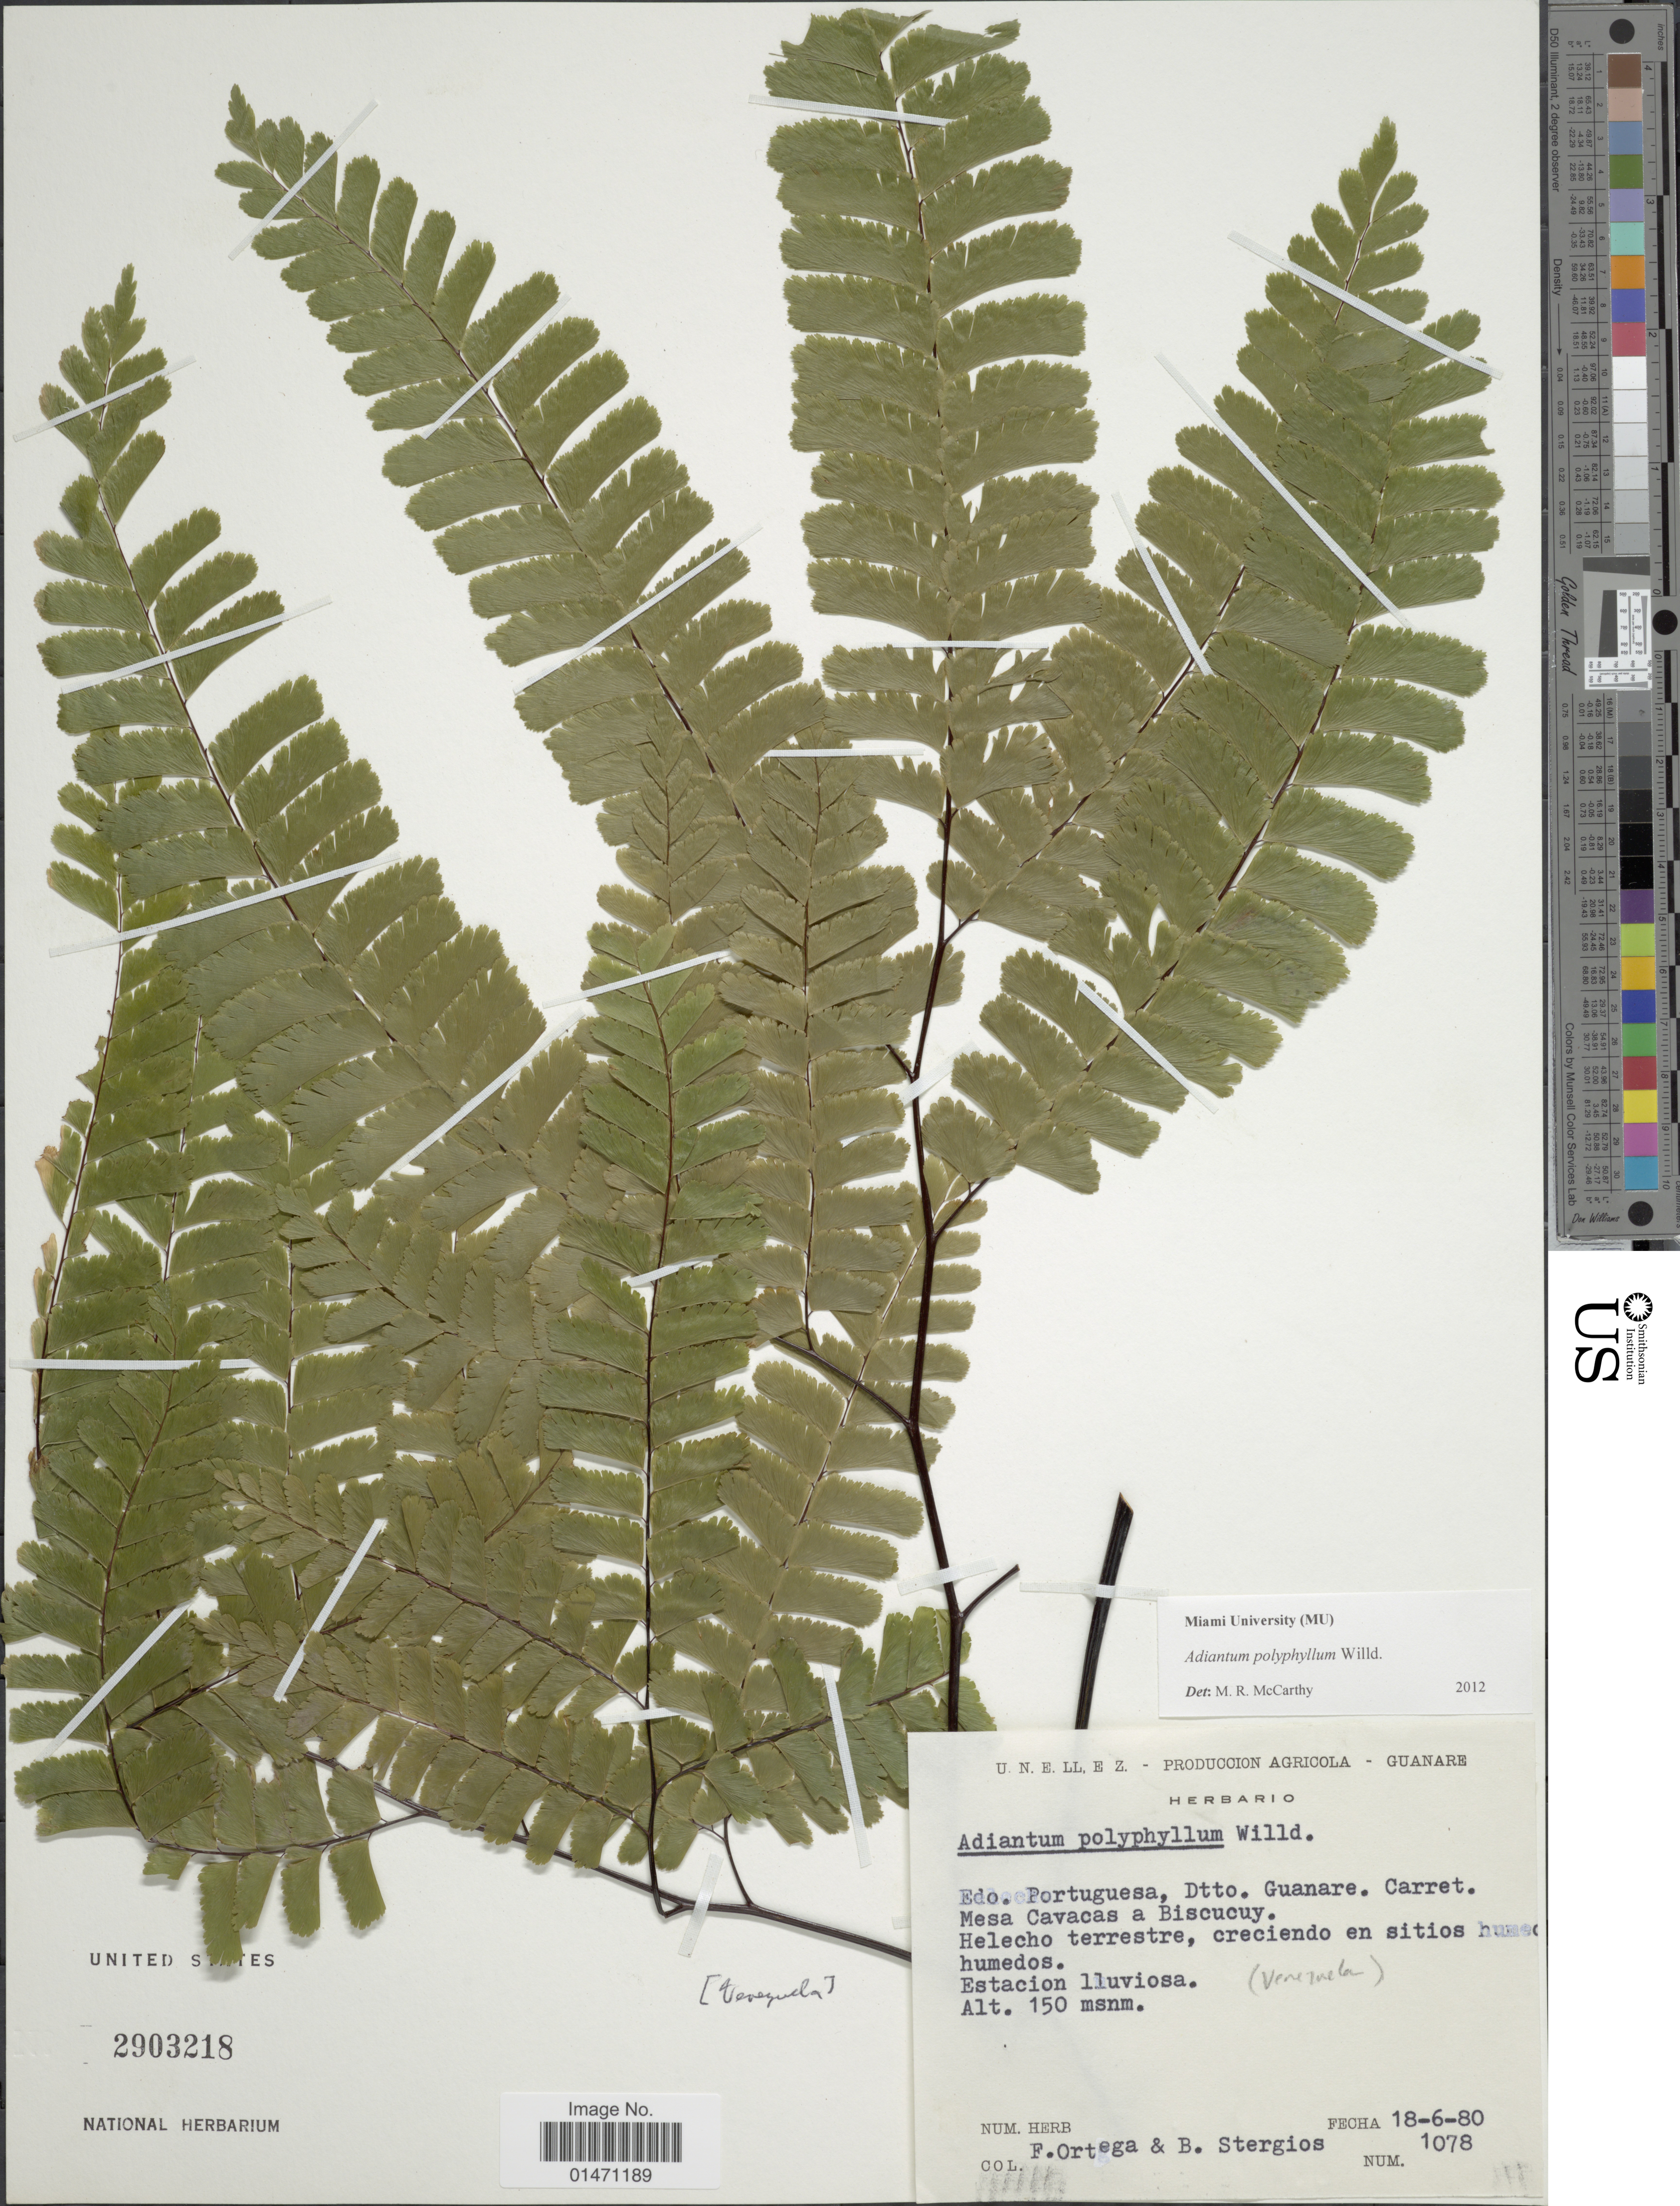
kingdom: Plantae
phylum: Tracheophyta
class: Polypodiopsida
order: Polypodiales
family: Pteridaceae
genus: Adiantum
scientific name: Adiantum polyphyllum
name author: Willd.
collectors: F. J. Ortega & B. G. Stergios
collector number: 1078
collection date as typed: Transcribed d/m/y: 18/6/80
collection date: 1980-06-18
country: Venezuela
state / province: Portuguesa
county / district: Guanare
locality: Carretera Mesa Cavacas a Biscucuy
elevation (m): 150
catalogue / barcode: US 2903218